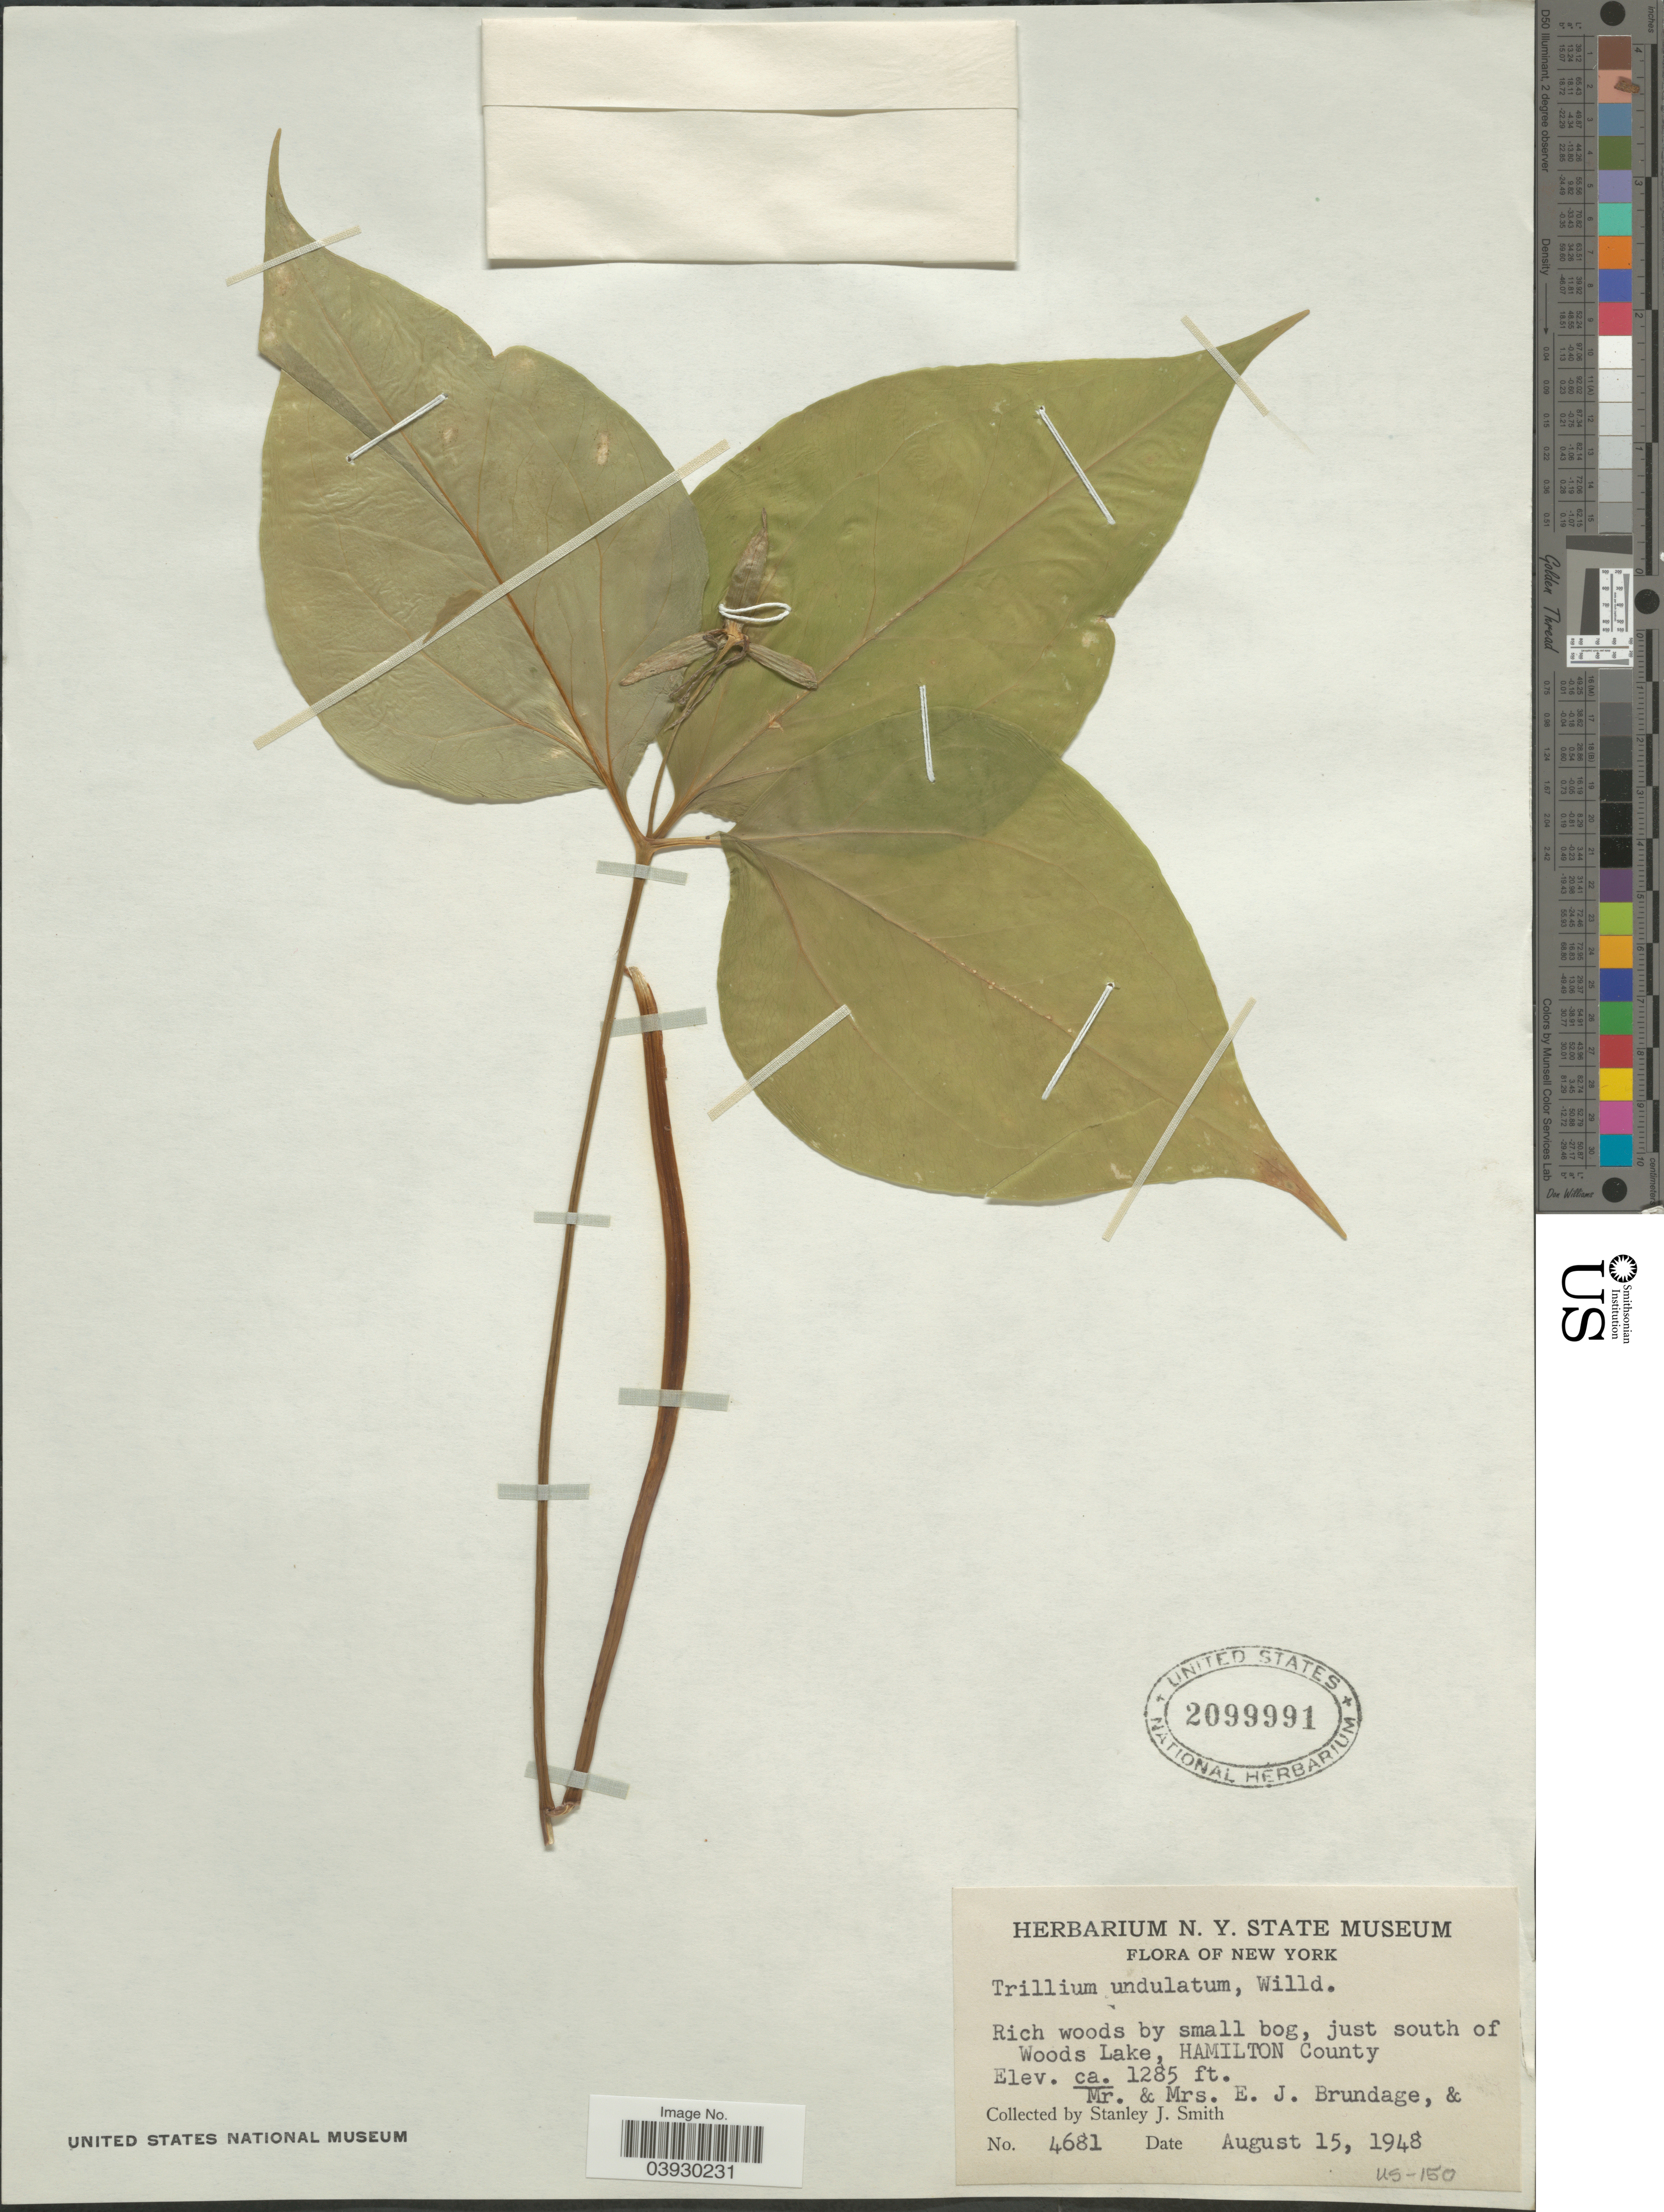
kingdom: Plantae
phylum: Tracheophyta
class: Liliopsida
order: Liliales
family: Melanthiaceae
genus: Trillium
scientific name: Trillium undulatum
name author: Willd.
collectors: E. Brundage, E. Brundage & S. Smith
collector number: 4681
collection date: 1948-08-15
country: United States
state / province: New York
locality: Just south of Woods Lake, Hamilton County.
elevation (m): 392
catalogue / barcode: US 2099991